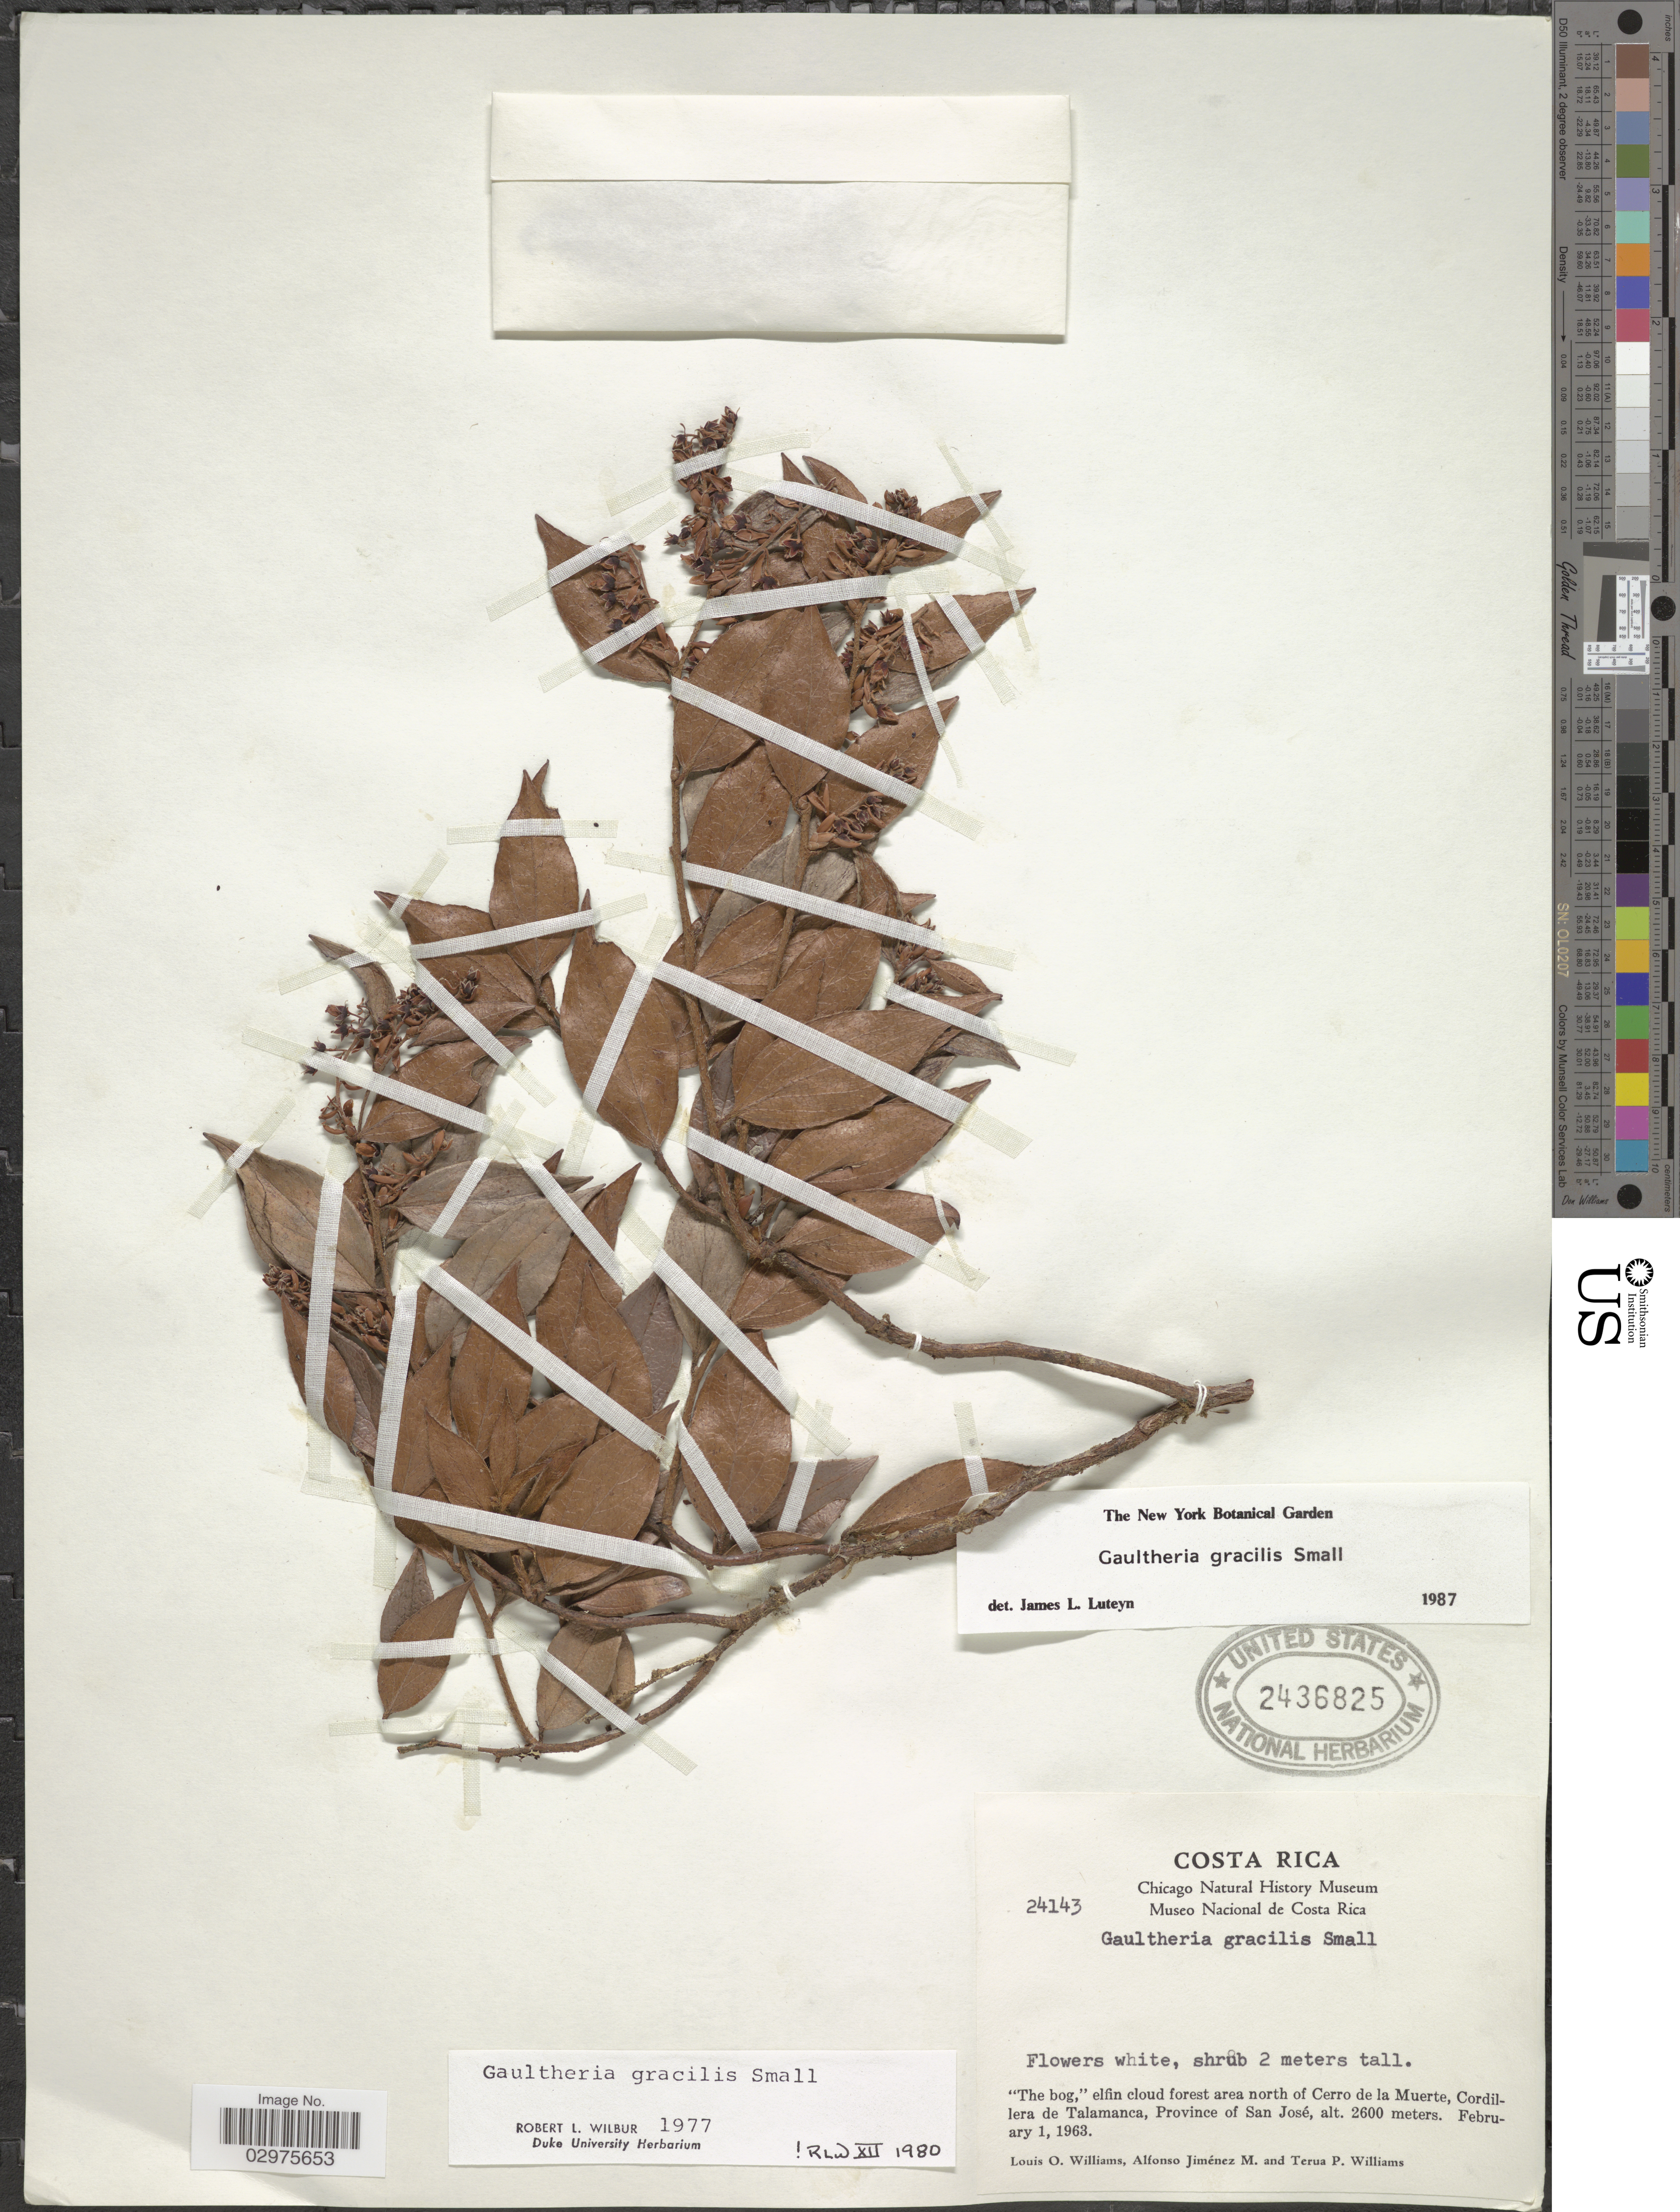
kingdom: Plantae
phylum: Tracheophyta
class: Magnoliopsida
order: Ericales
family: Ericaceae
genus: Gaultheria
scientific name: Gaultheria gracilis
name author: Small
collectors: L. O. Williams, A. Jimenez M. & T. Williams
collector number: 24143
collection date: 1963-02-01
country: Costa Rica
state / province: San José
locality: North of Cerro de la Muerte, Cordillera de Talamanca.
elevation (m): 2600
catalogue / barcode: US 2436825